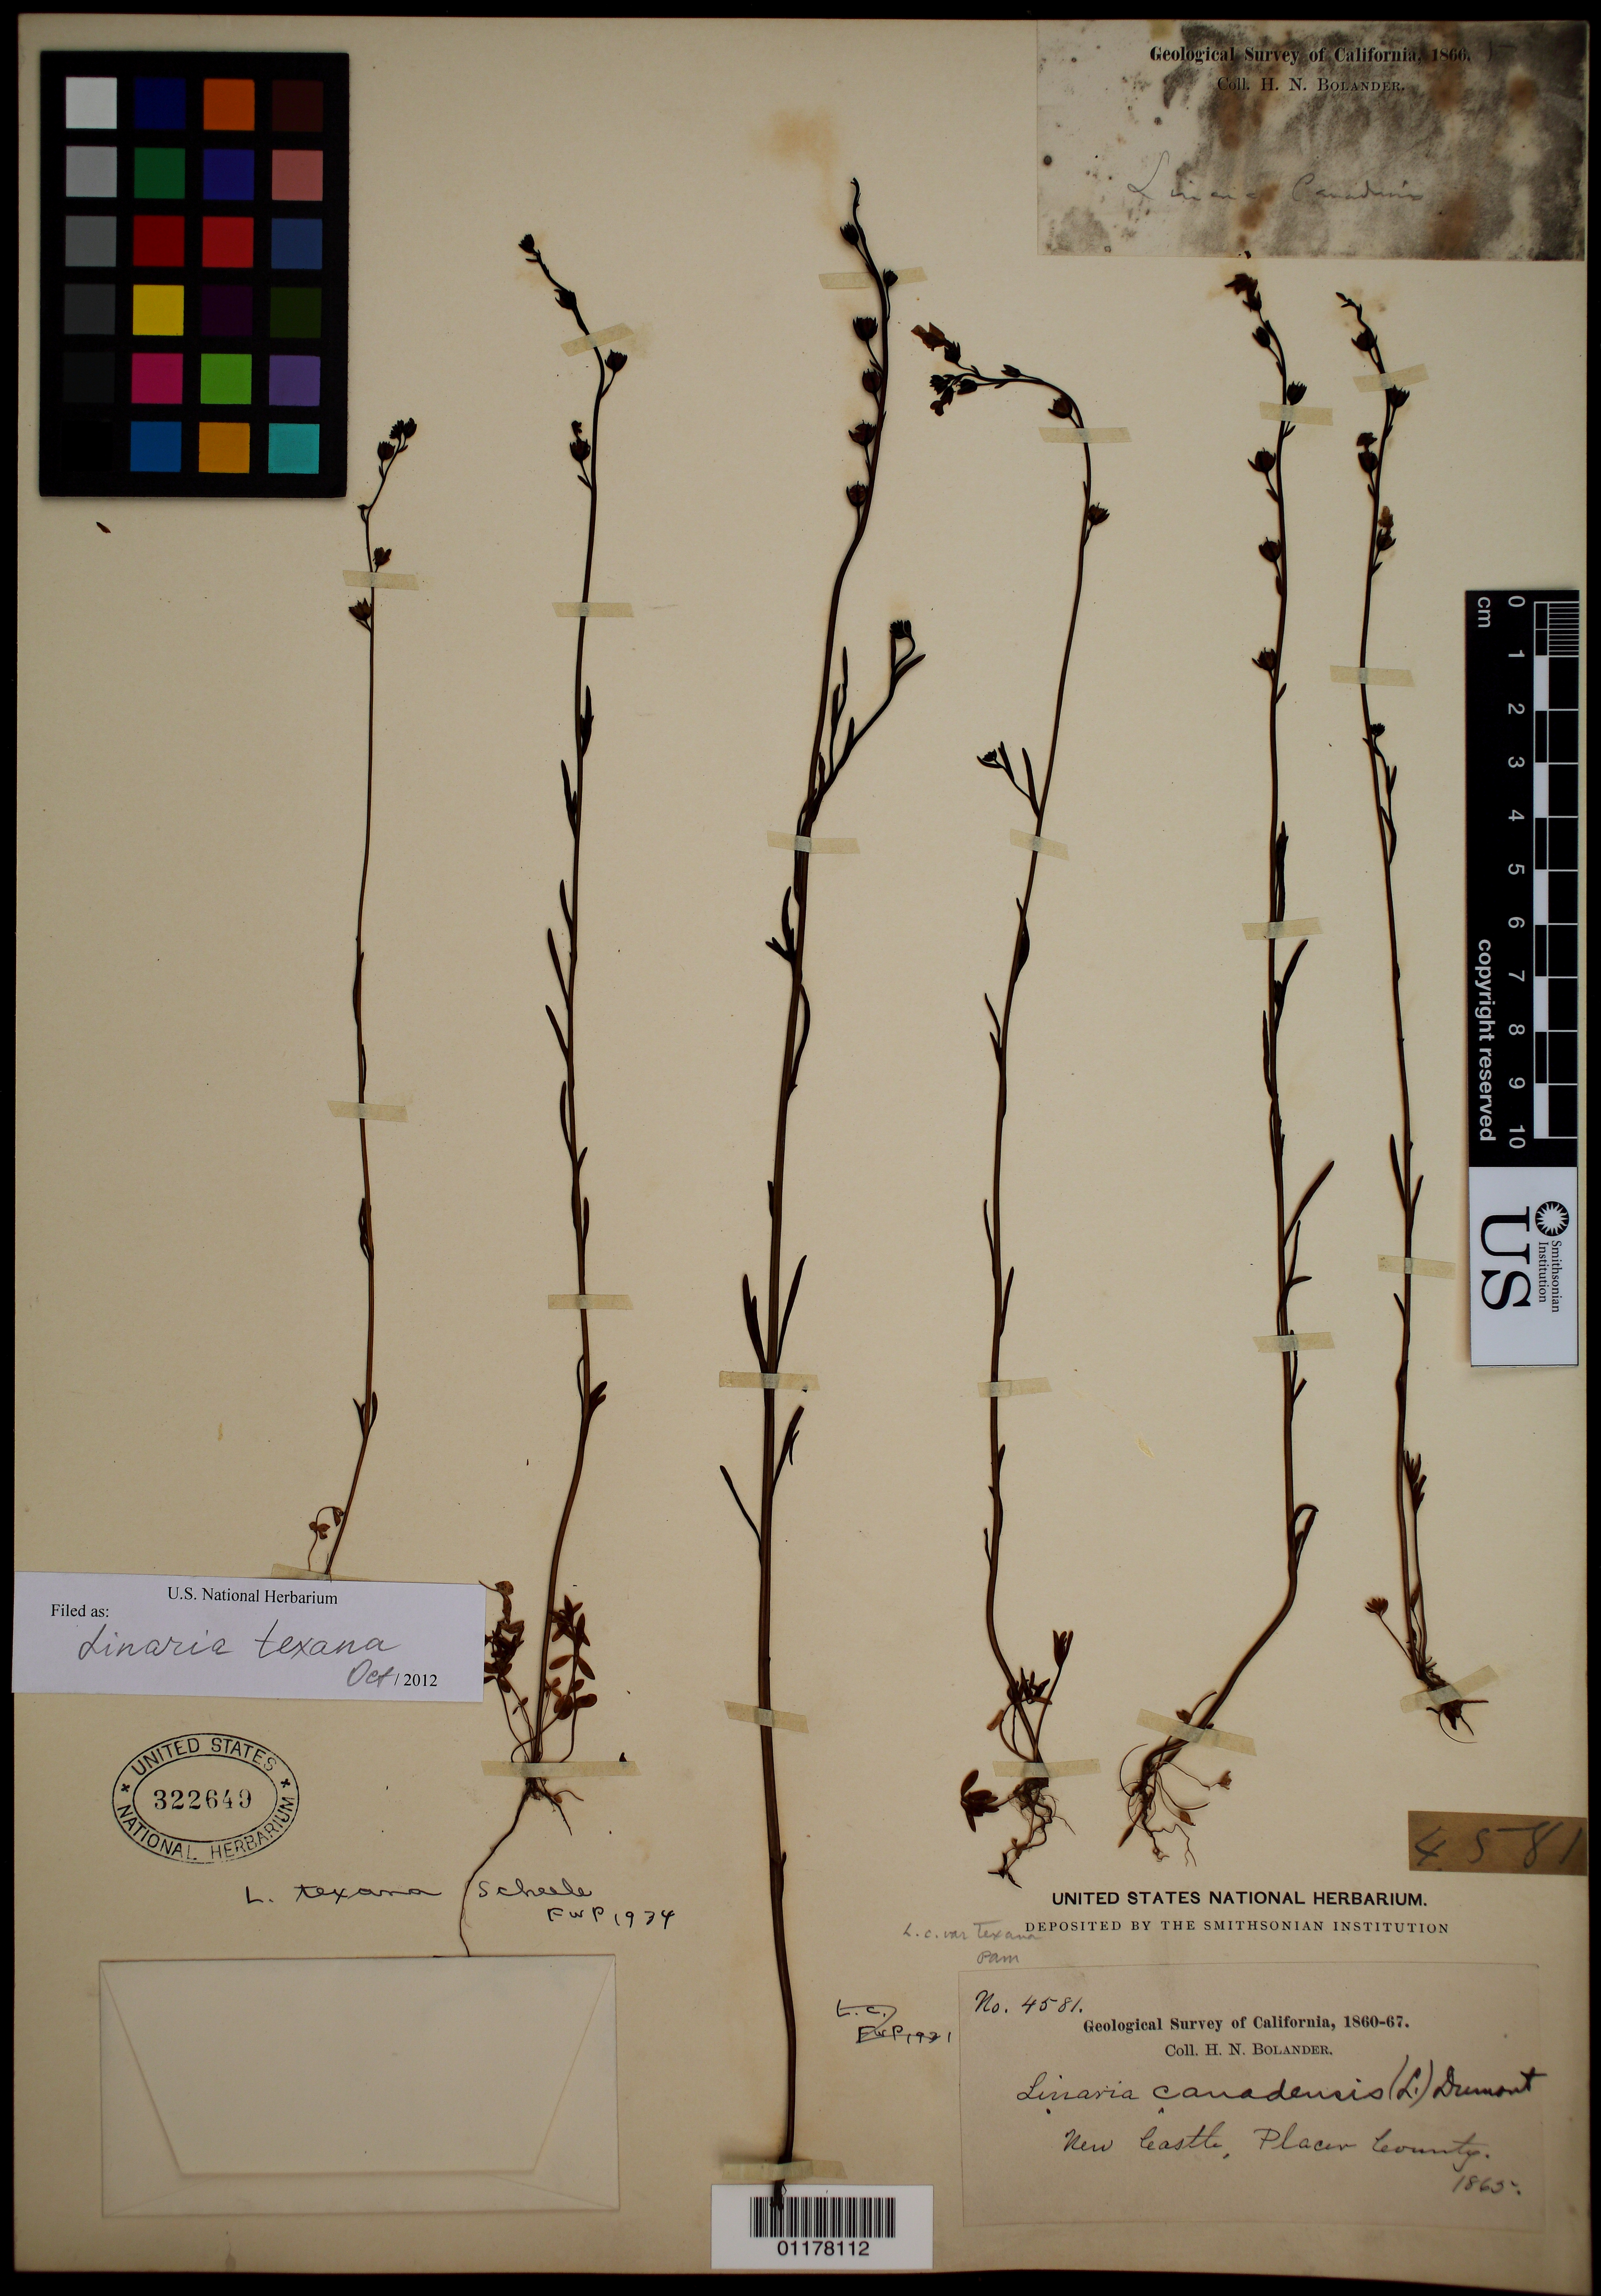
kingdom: Plantae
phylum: Tracheophyta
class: Magnoliopsida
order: Lamiales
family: Plantaginaceae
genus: Linaria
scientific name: Linaria texana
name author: Scheele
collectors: H. Bolander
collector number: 4581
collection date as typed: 1865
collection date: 1865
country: United States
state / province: California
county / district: Placer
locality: New Castle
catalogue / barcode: US 322649